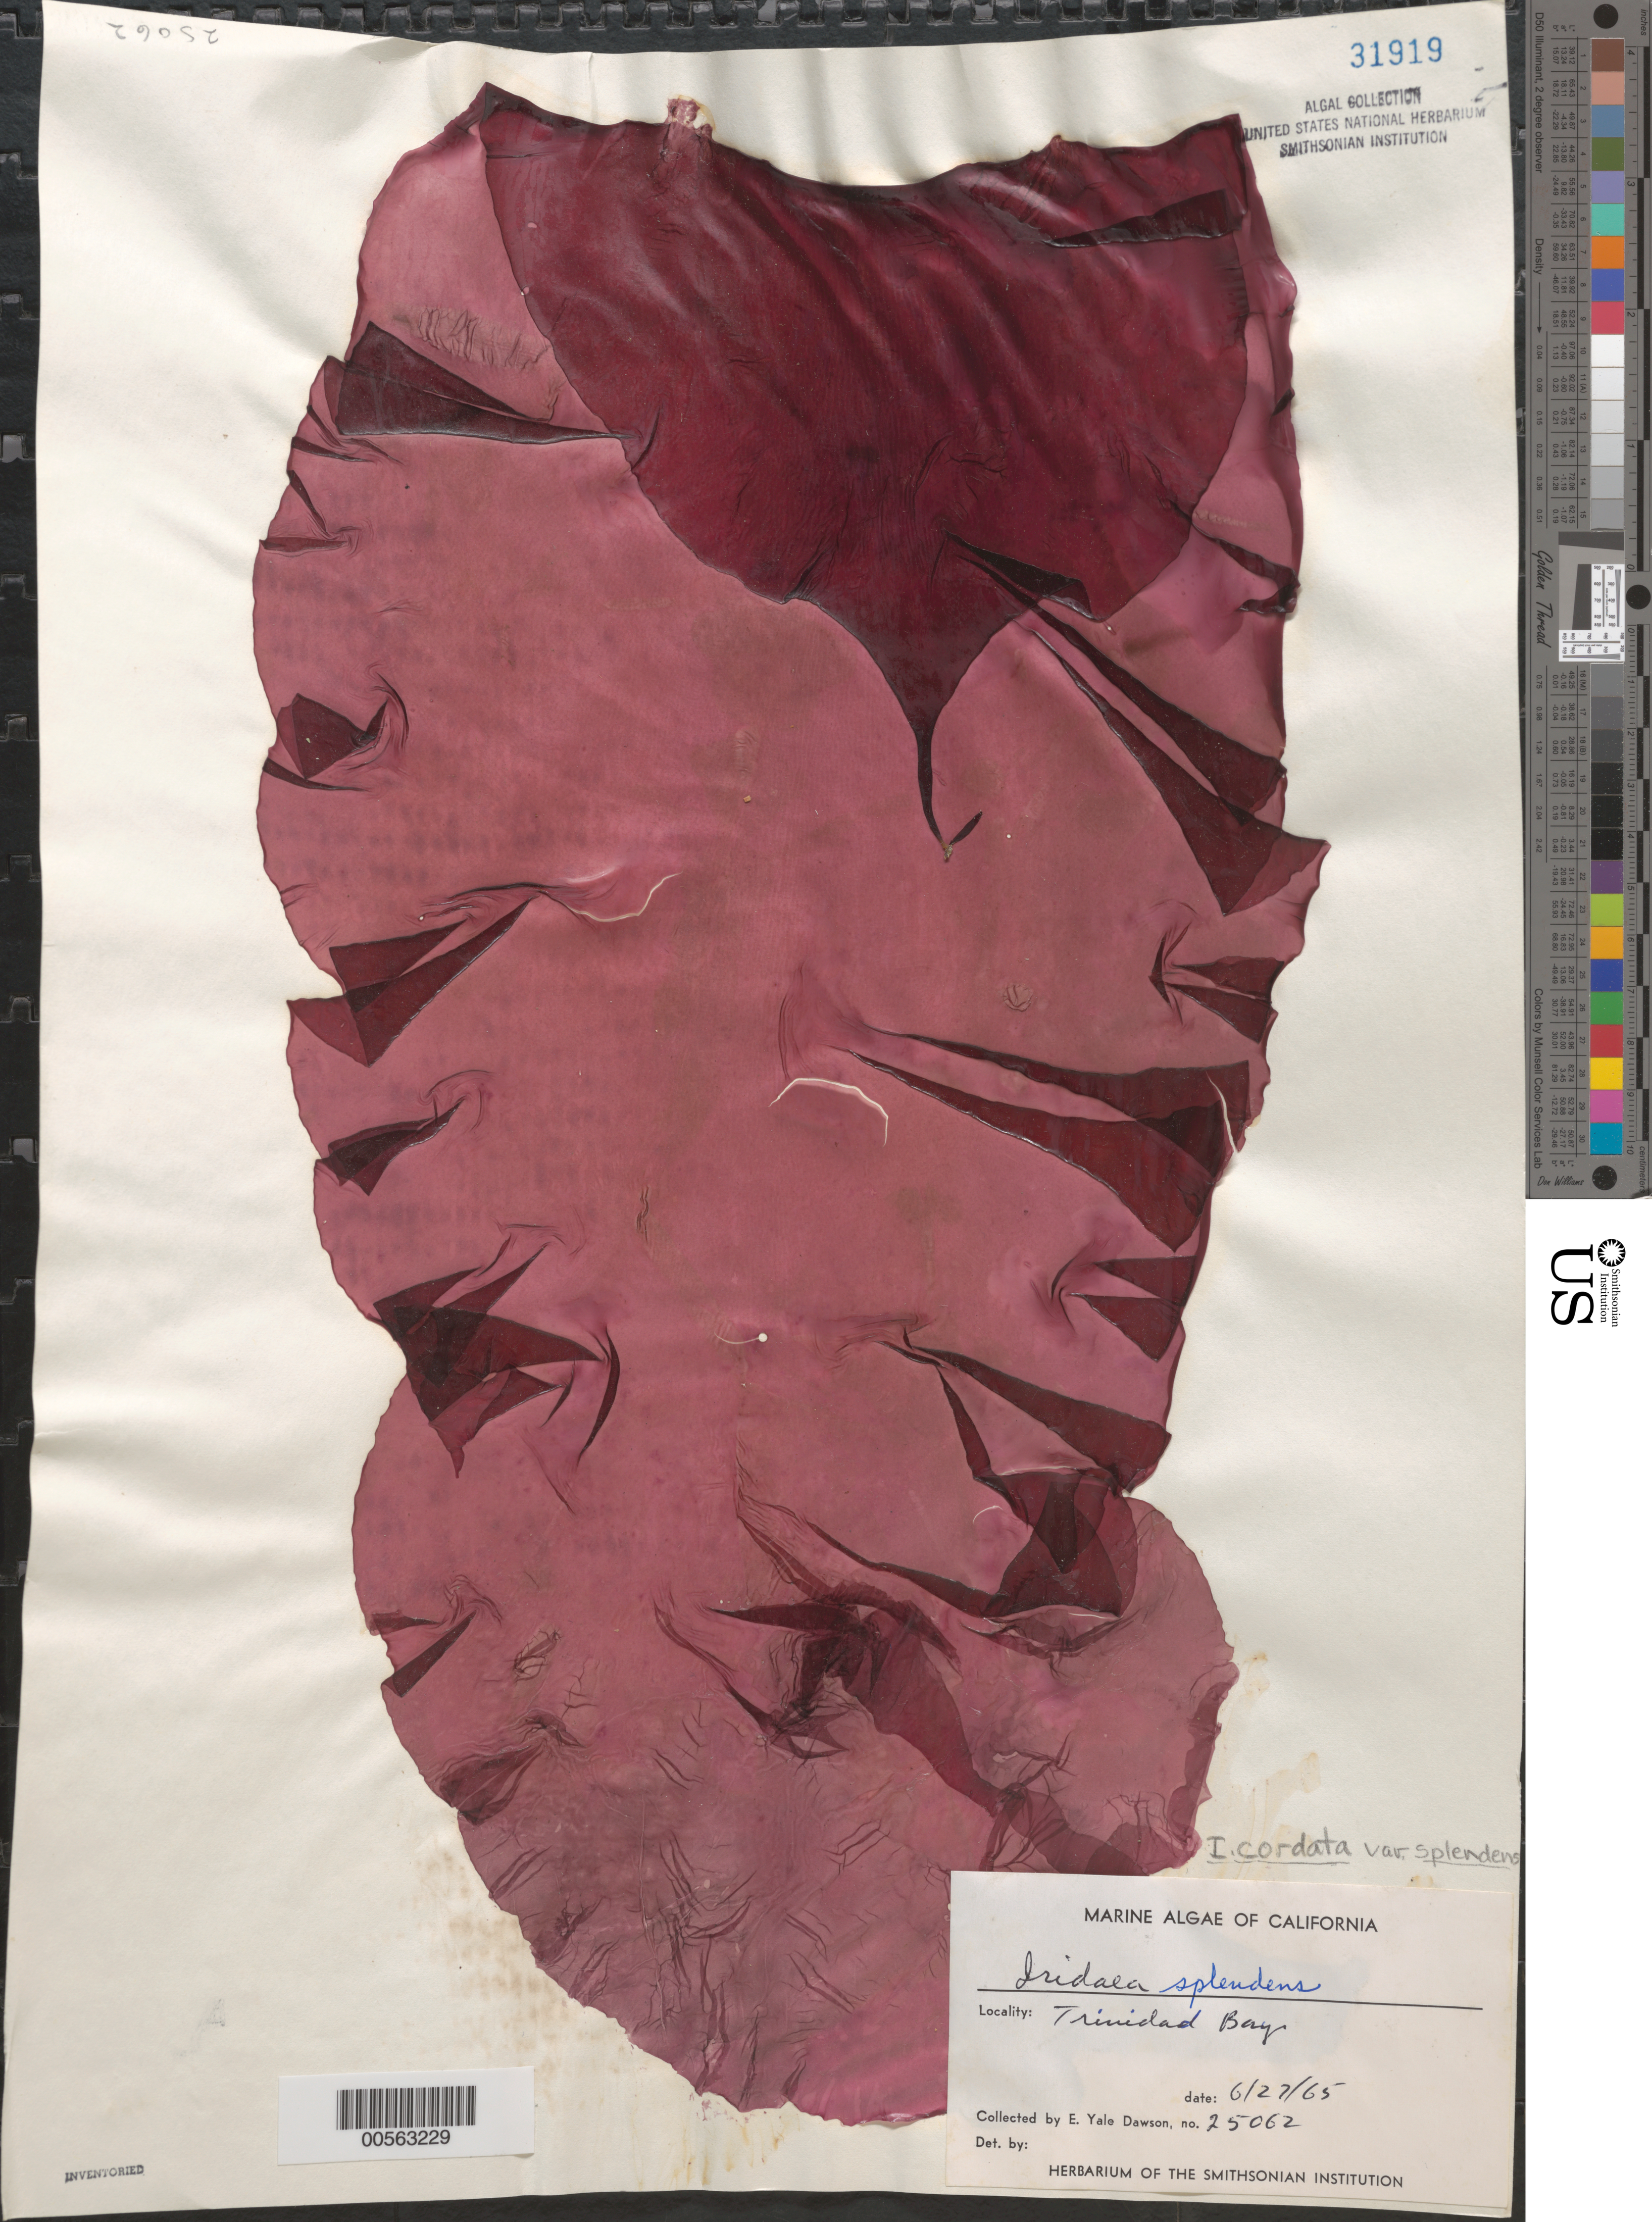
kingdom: Plantae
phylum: Rhodophyta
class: Florideophyceae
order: Gigartinales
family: Gigartinaceae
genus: Iridaea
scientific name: Iridaea cordata var. splendens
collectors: E. Y. Dawson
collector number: EYD 25026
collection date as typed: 27 Jun 1965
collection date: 1965-06-27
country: United States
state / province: California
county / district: Humboldt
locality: Trinidad Bay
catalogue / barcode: US 31919